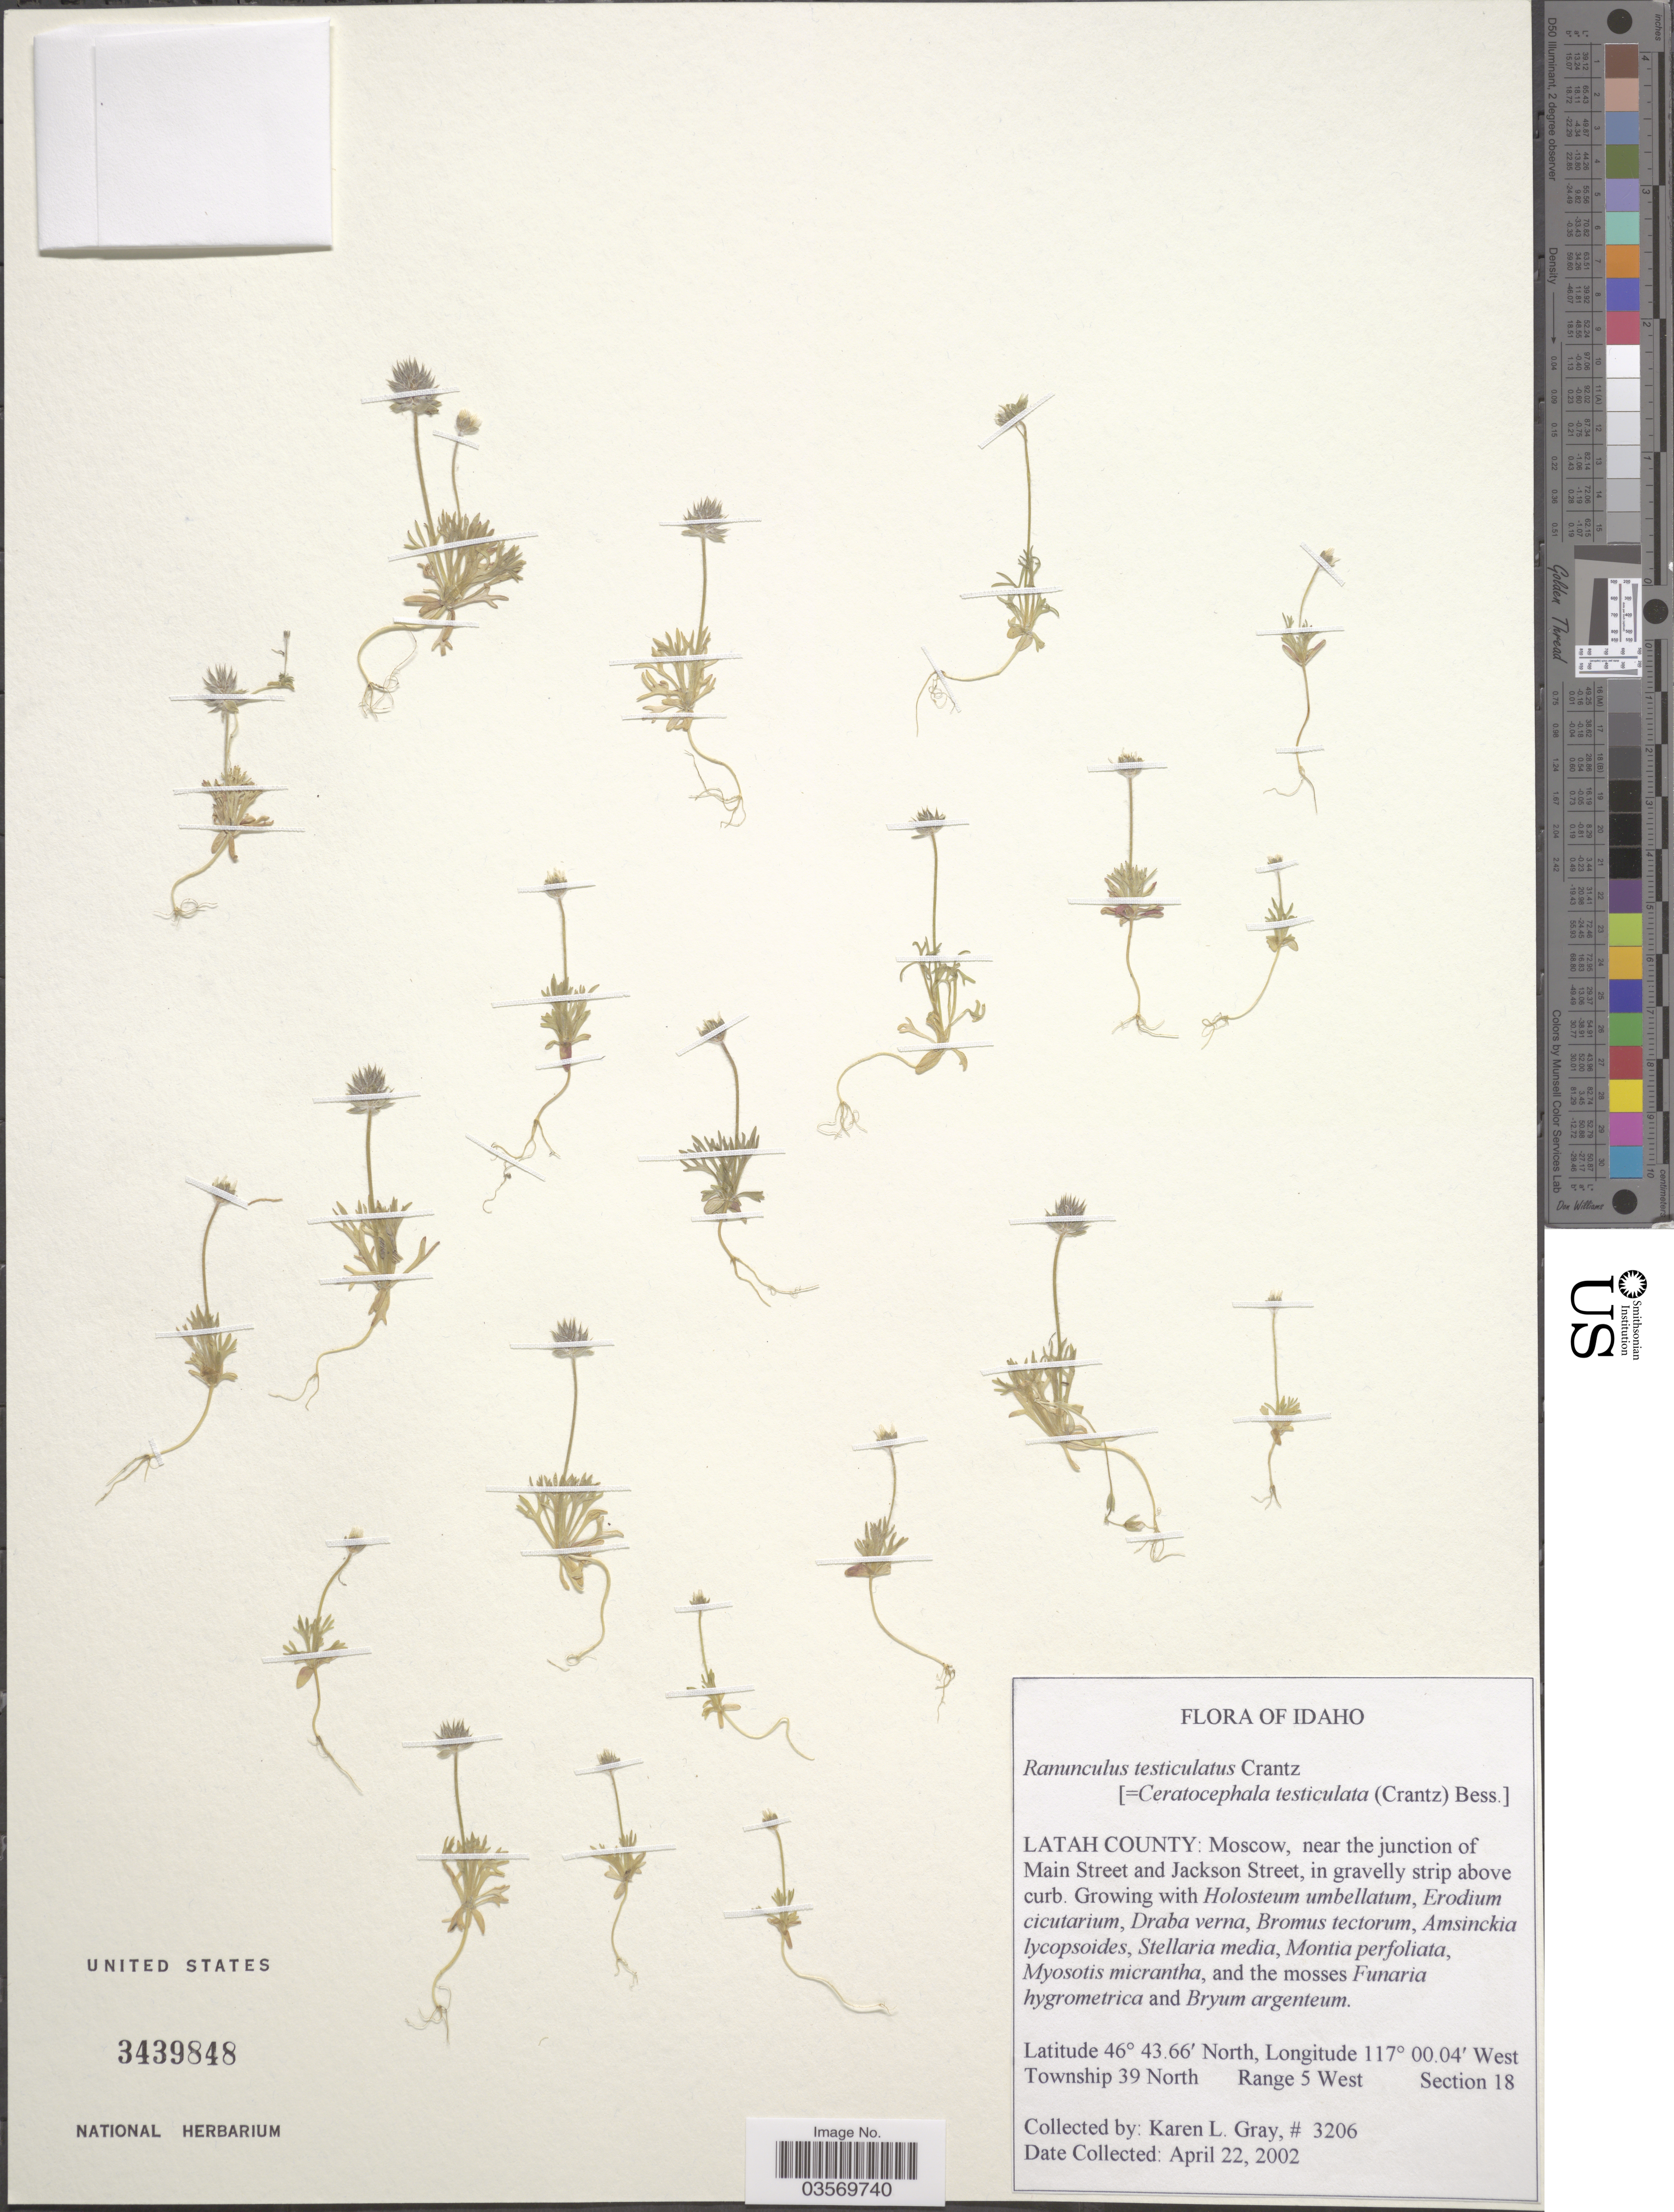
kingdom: Plantae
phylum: Tracheophyta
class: Magnoliopsida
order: Ranunculales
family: Ranunculaceae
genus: Ranunculus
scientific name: Ranunculus testiculatus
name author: Crantz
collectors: K. L. Gray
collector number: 3206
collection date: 2002-04-22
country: United States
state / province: Idaho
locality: Latah County: Moscow, near the junction of Main Street and Jackson Street, in gravelly strip above curb. Township 39 North, Range 5 West, Section 18.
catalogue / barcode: US 3439848